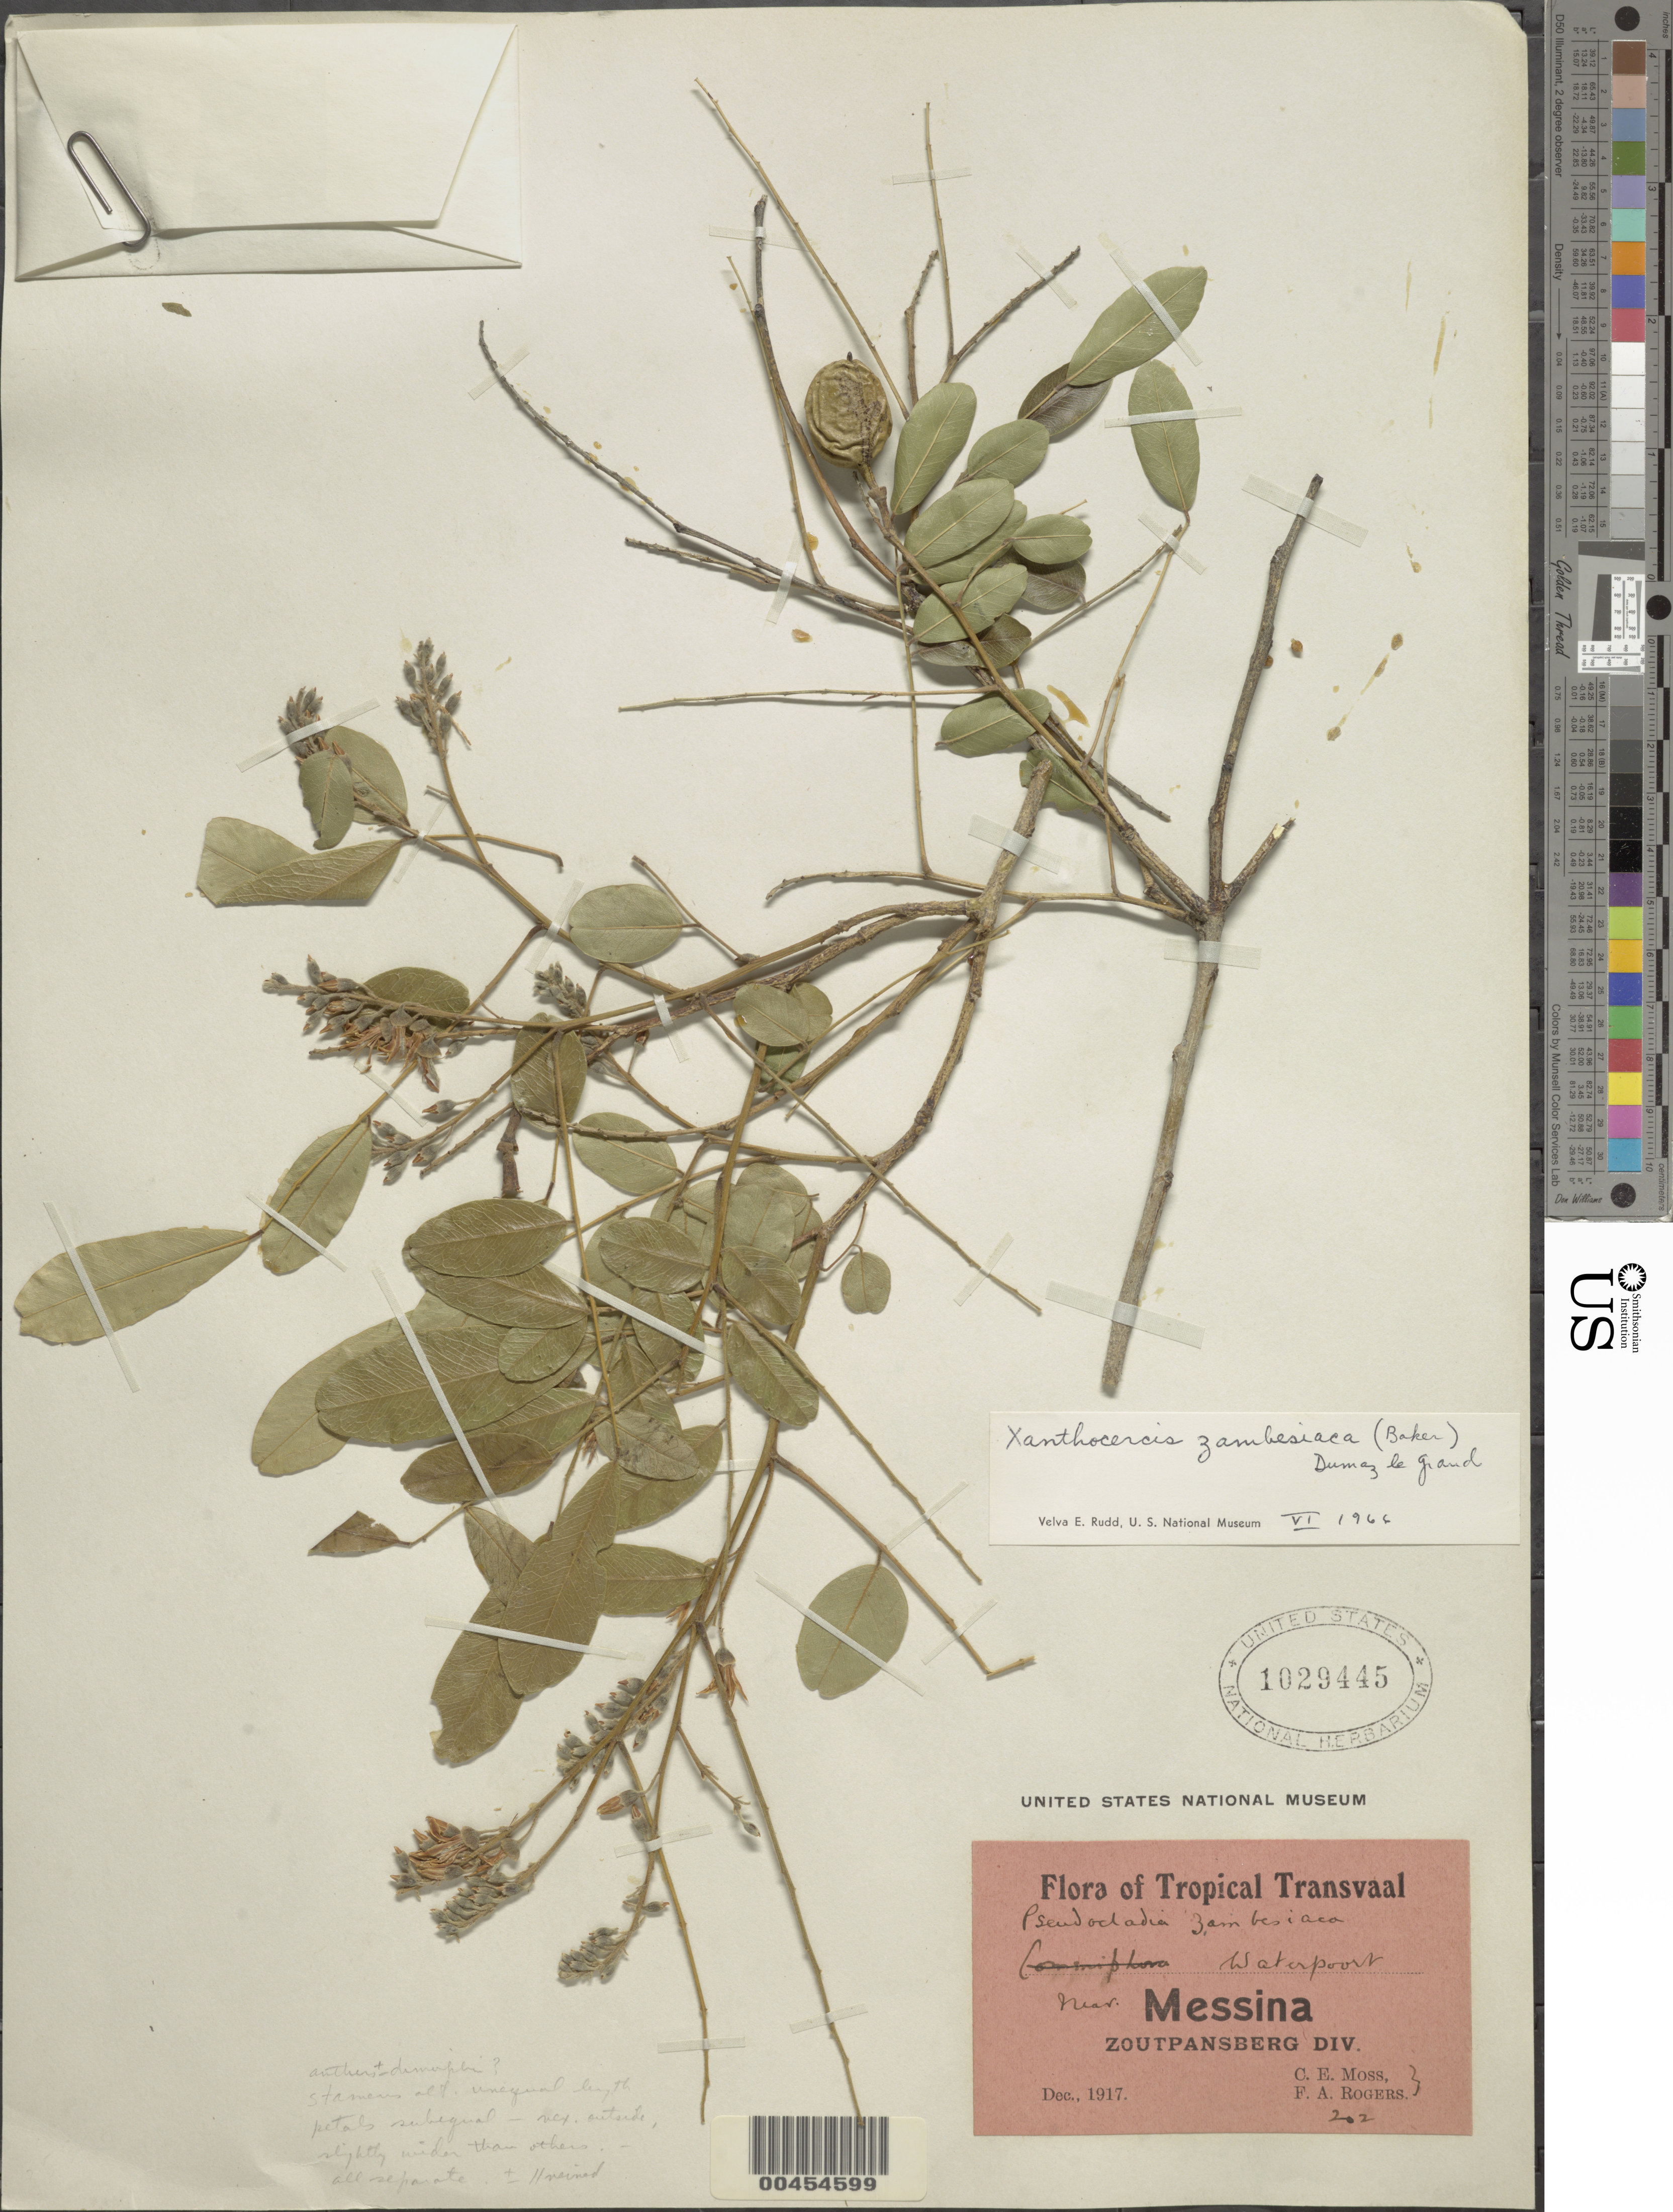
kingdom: Plantae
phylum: Tracheophyta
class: Magnoliopsida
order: Fabales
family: Fabaceae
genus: Xanthocercis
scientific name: Xanthocercis zambesiaca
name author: (Baker) Dumez Le Grand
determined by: Rudd, V. E.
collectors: C. E. Moss & F. A. Rogers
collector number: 202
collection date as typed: Dec 1917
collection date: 1917-12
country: South Africa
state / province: Limpopo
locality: Waterpoort; near messina; zoutpansberg div. Transvaal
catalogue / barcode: US 1029445